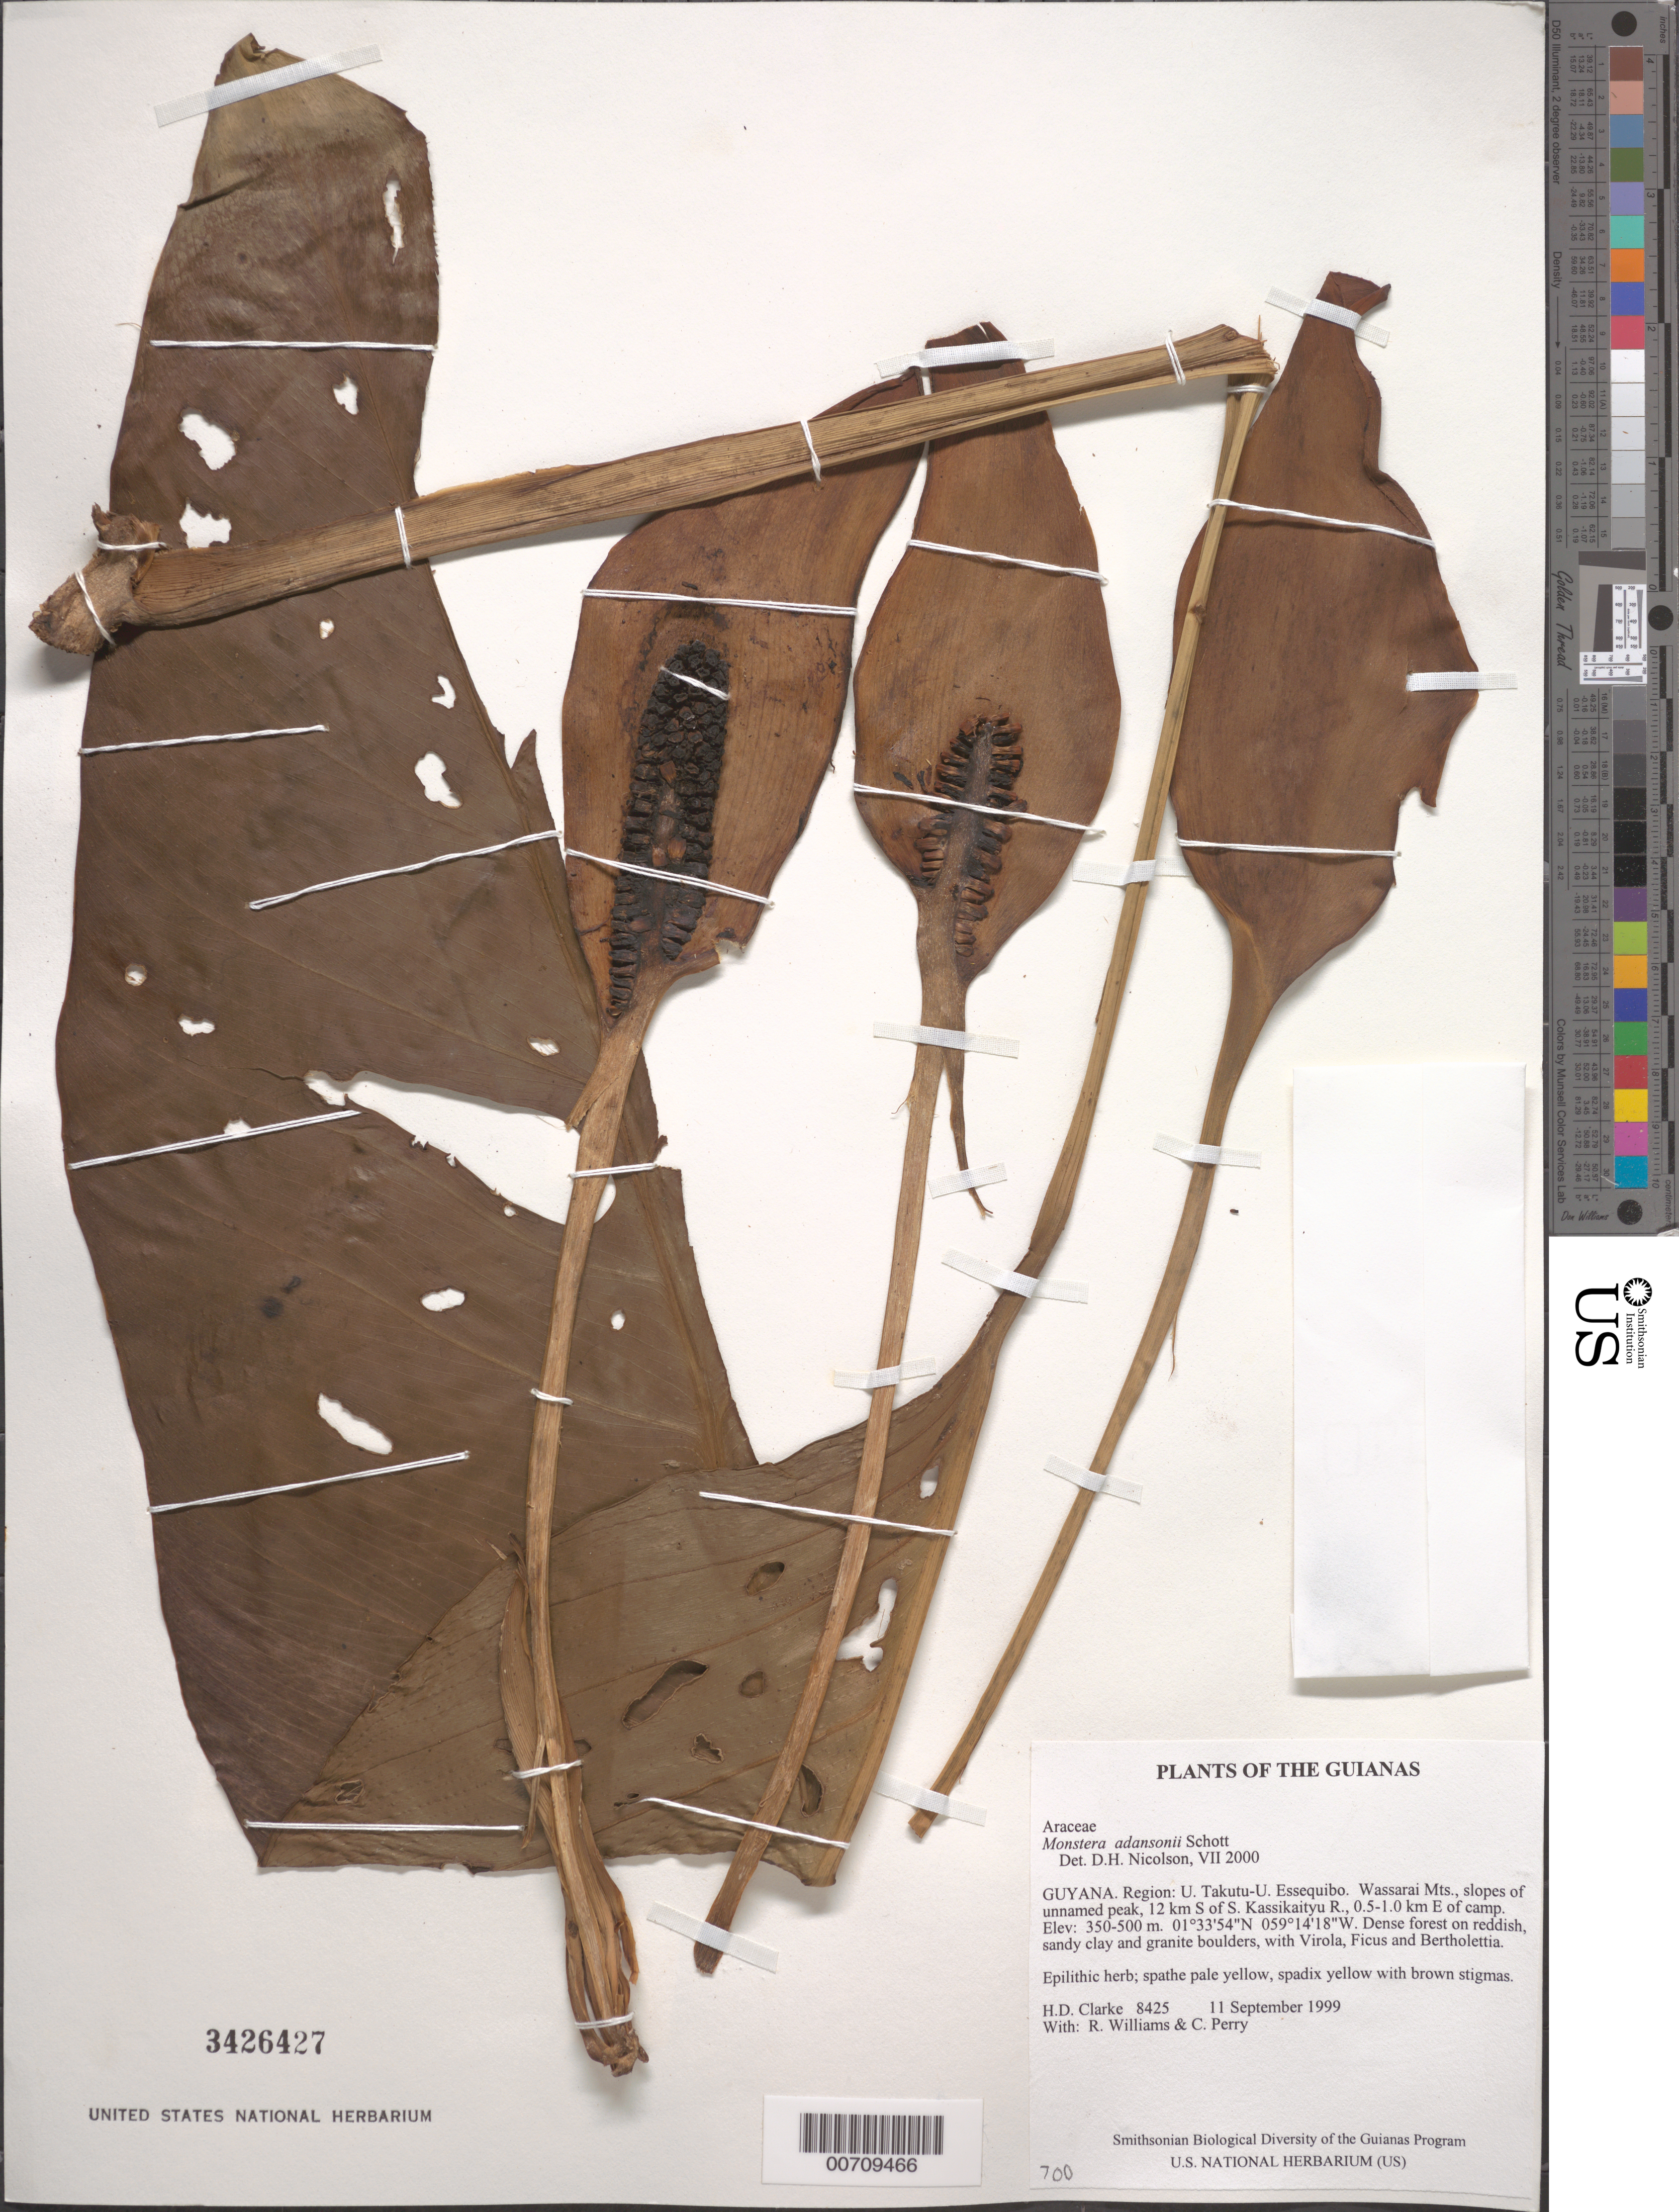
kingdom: Plantae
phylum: Tracheophyta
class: Liliopsida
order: Alismatales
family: Araceae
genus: Monstera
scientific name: Monstera adansonii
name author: Schott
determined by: Nicolson, Dan H.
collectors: H. D. Clarke, R. Williams & C. Perry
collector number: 8425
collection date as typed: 11 September 1999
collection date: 1999-09-11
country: Guyana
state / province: U. Takutu-U. Essequibo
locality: Wassarai Mts., slopes of unnamed peak, 12 km S of S. Kassikaityu R., 0.5-1.0 km E of camp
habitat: Dense forest on reddish, sandy clay and granite boulders, with Virola, Ficus and Bertholettia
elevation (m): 350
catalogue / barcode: US 3426427